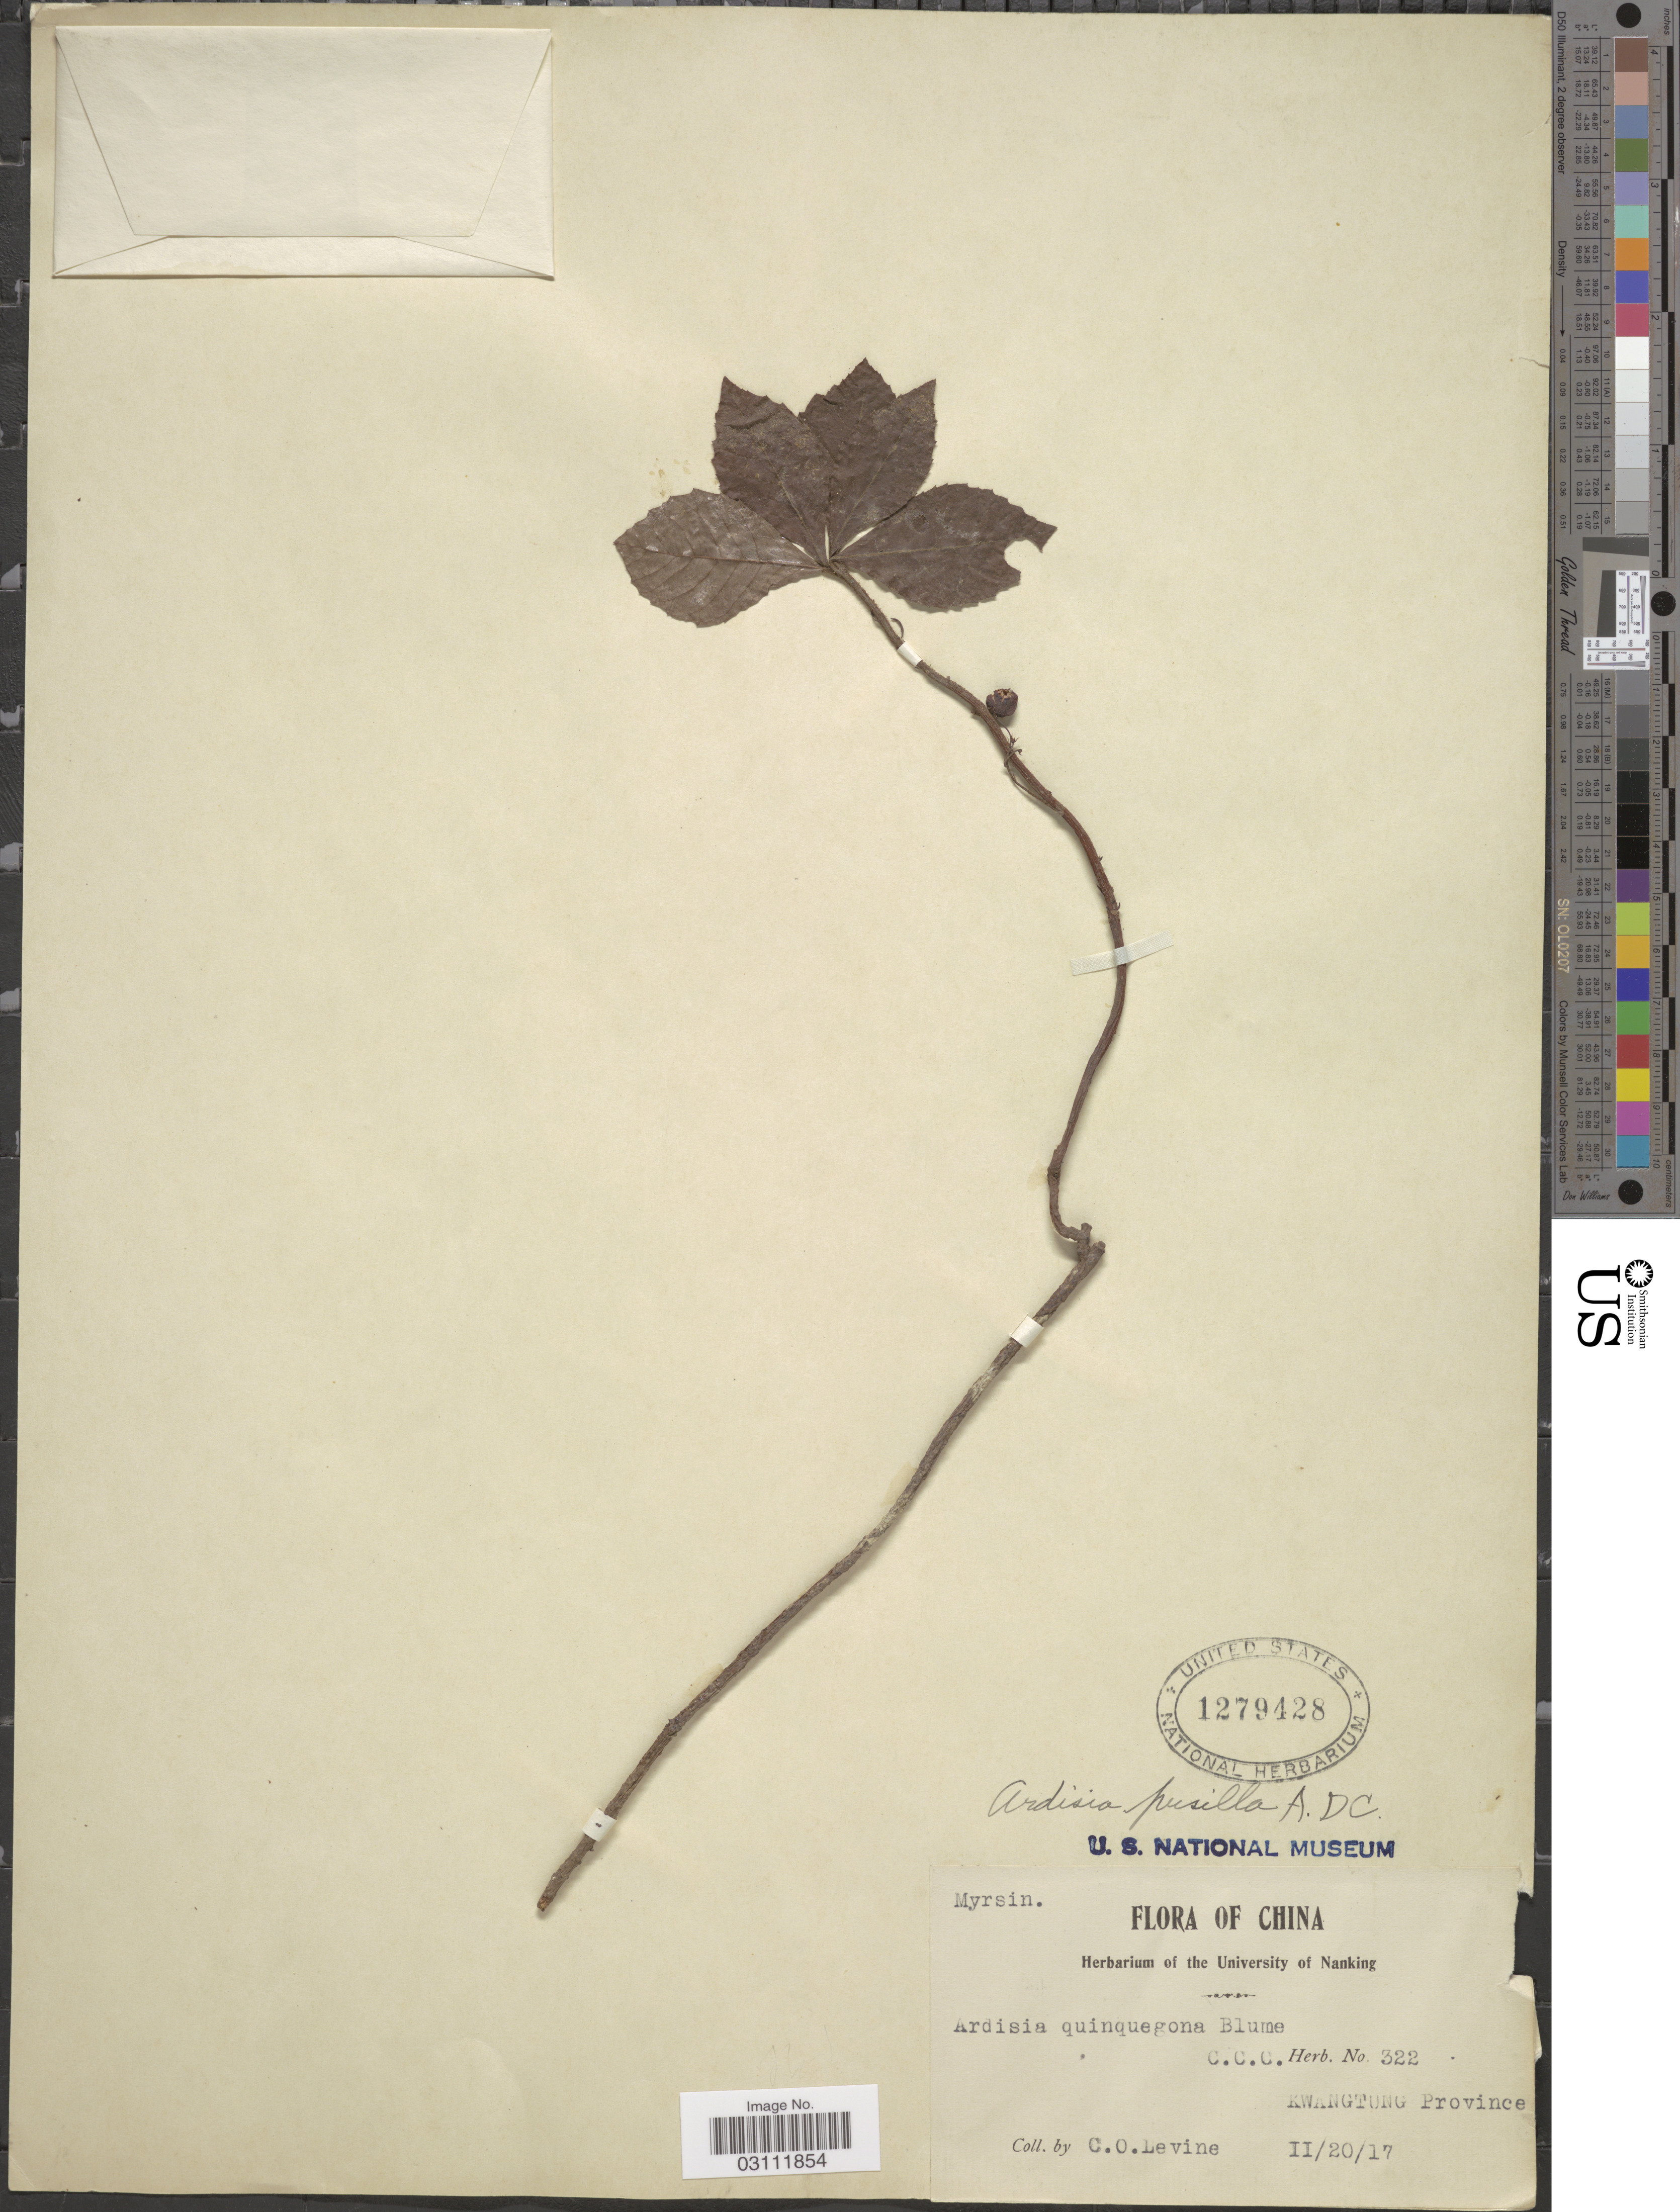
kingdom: Plantae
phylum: Tracheophyta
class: Magnoliopsida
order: Ericales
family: Primulaceae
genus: Ardisia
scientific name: Ardisia pusilla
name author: A. DC.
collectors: C. O. Levine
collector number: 322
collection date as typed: Transcribed d/m/y: 20/2/17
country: China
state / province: Guangdong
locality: Kwangtung Province.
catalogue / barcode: US 1279428